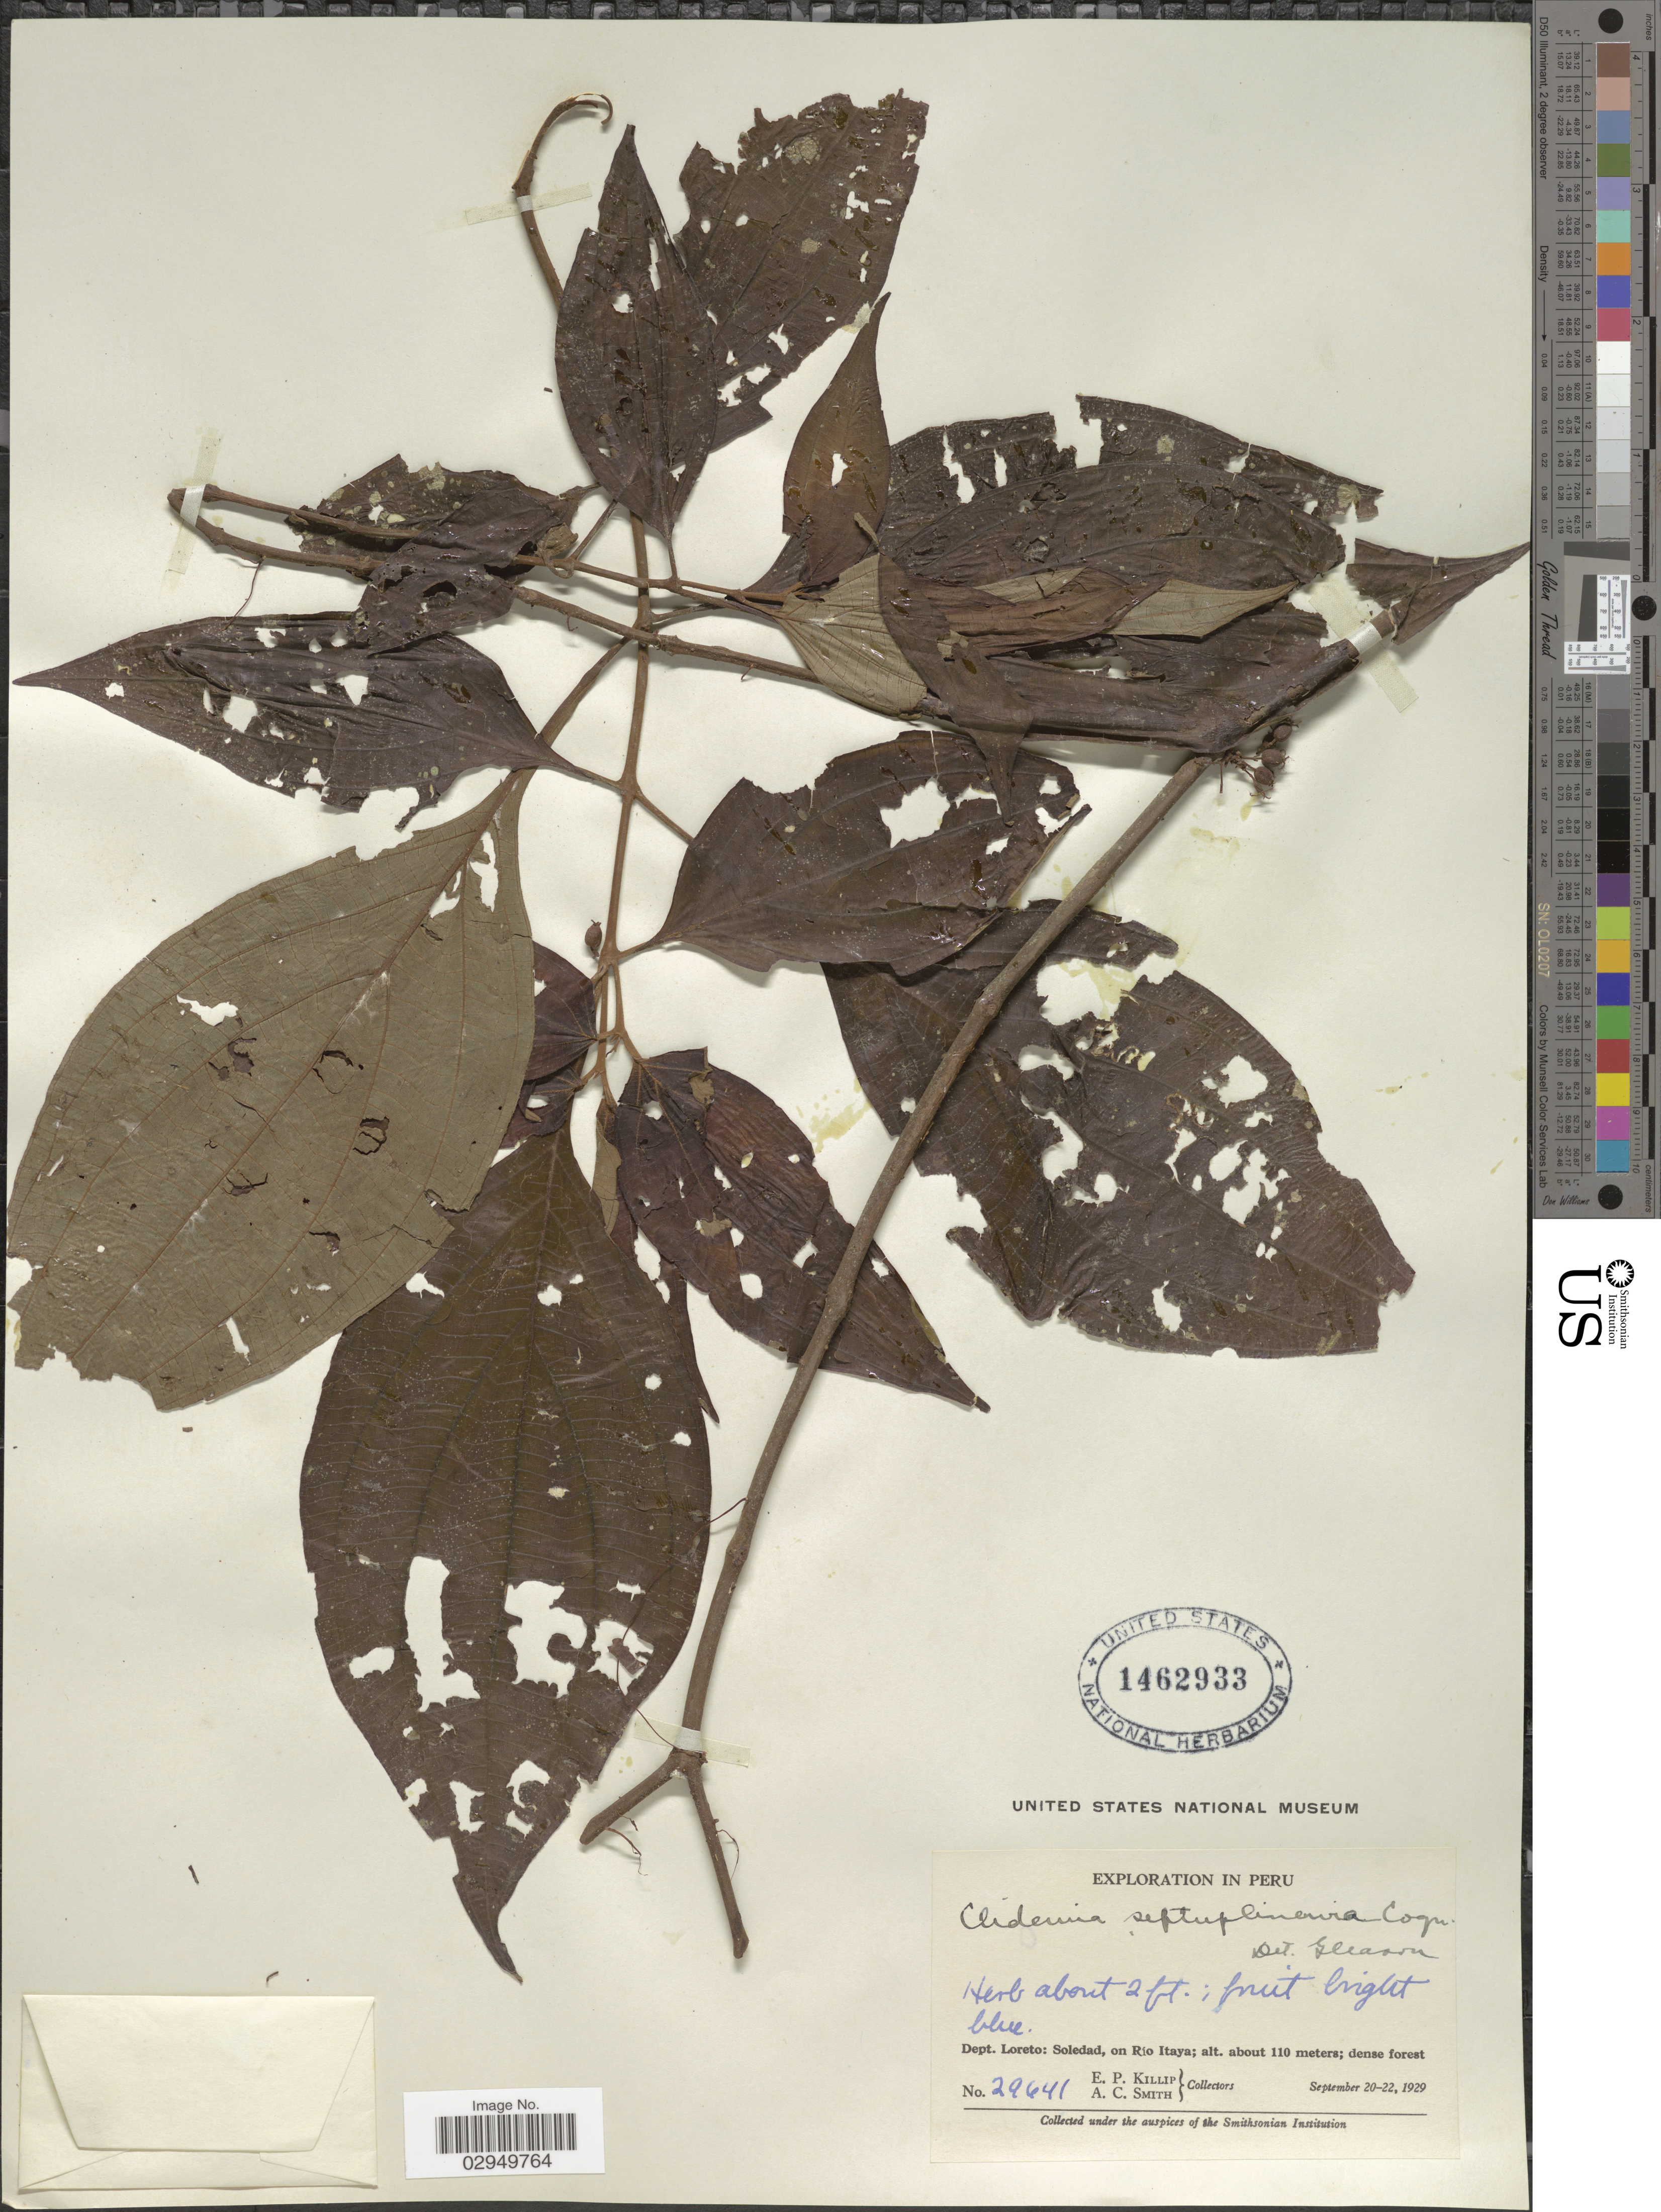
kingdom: Plantae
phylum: Tracheophyta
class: Magnoliopsida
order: Myrtales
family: Melastomataceae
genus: Clidemia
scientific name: Clidemia septuplinervia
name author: Cogn.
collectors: E. P. Killip & A. C. Smith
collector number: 29641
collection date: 1929-09-20/1929-09-22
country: Peru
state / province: Loreto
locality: Dept. Loreto: Soledad, on Río Itaya.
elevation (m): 110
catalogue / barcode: US 1462933